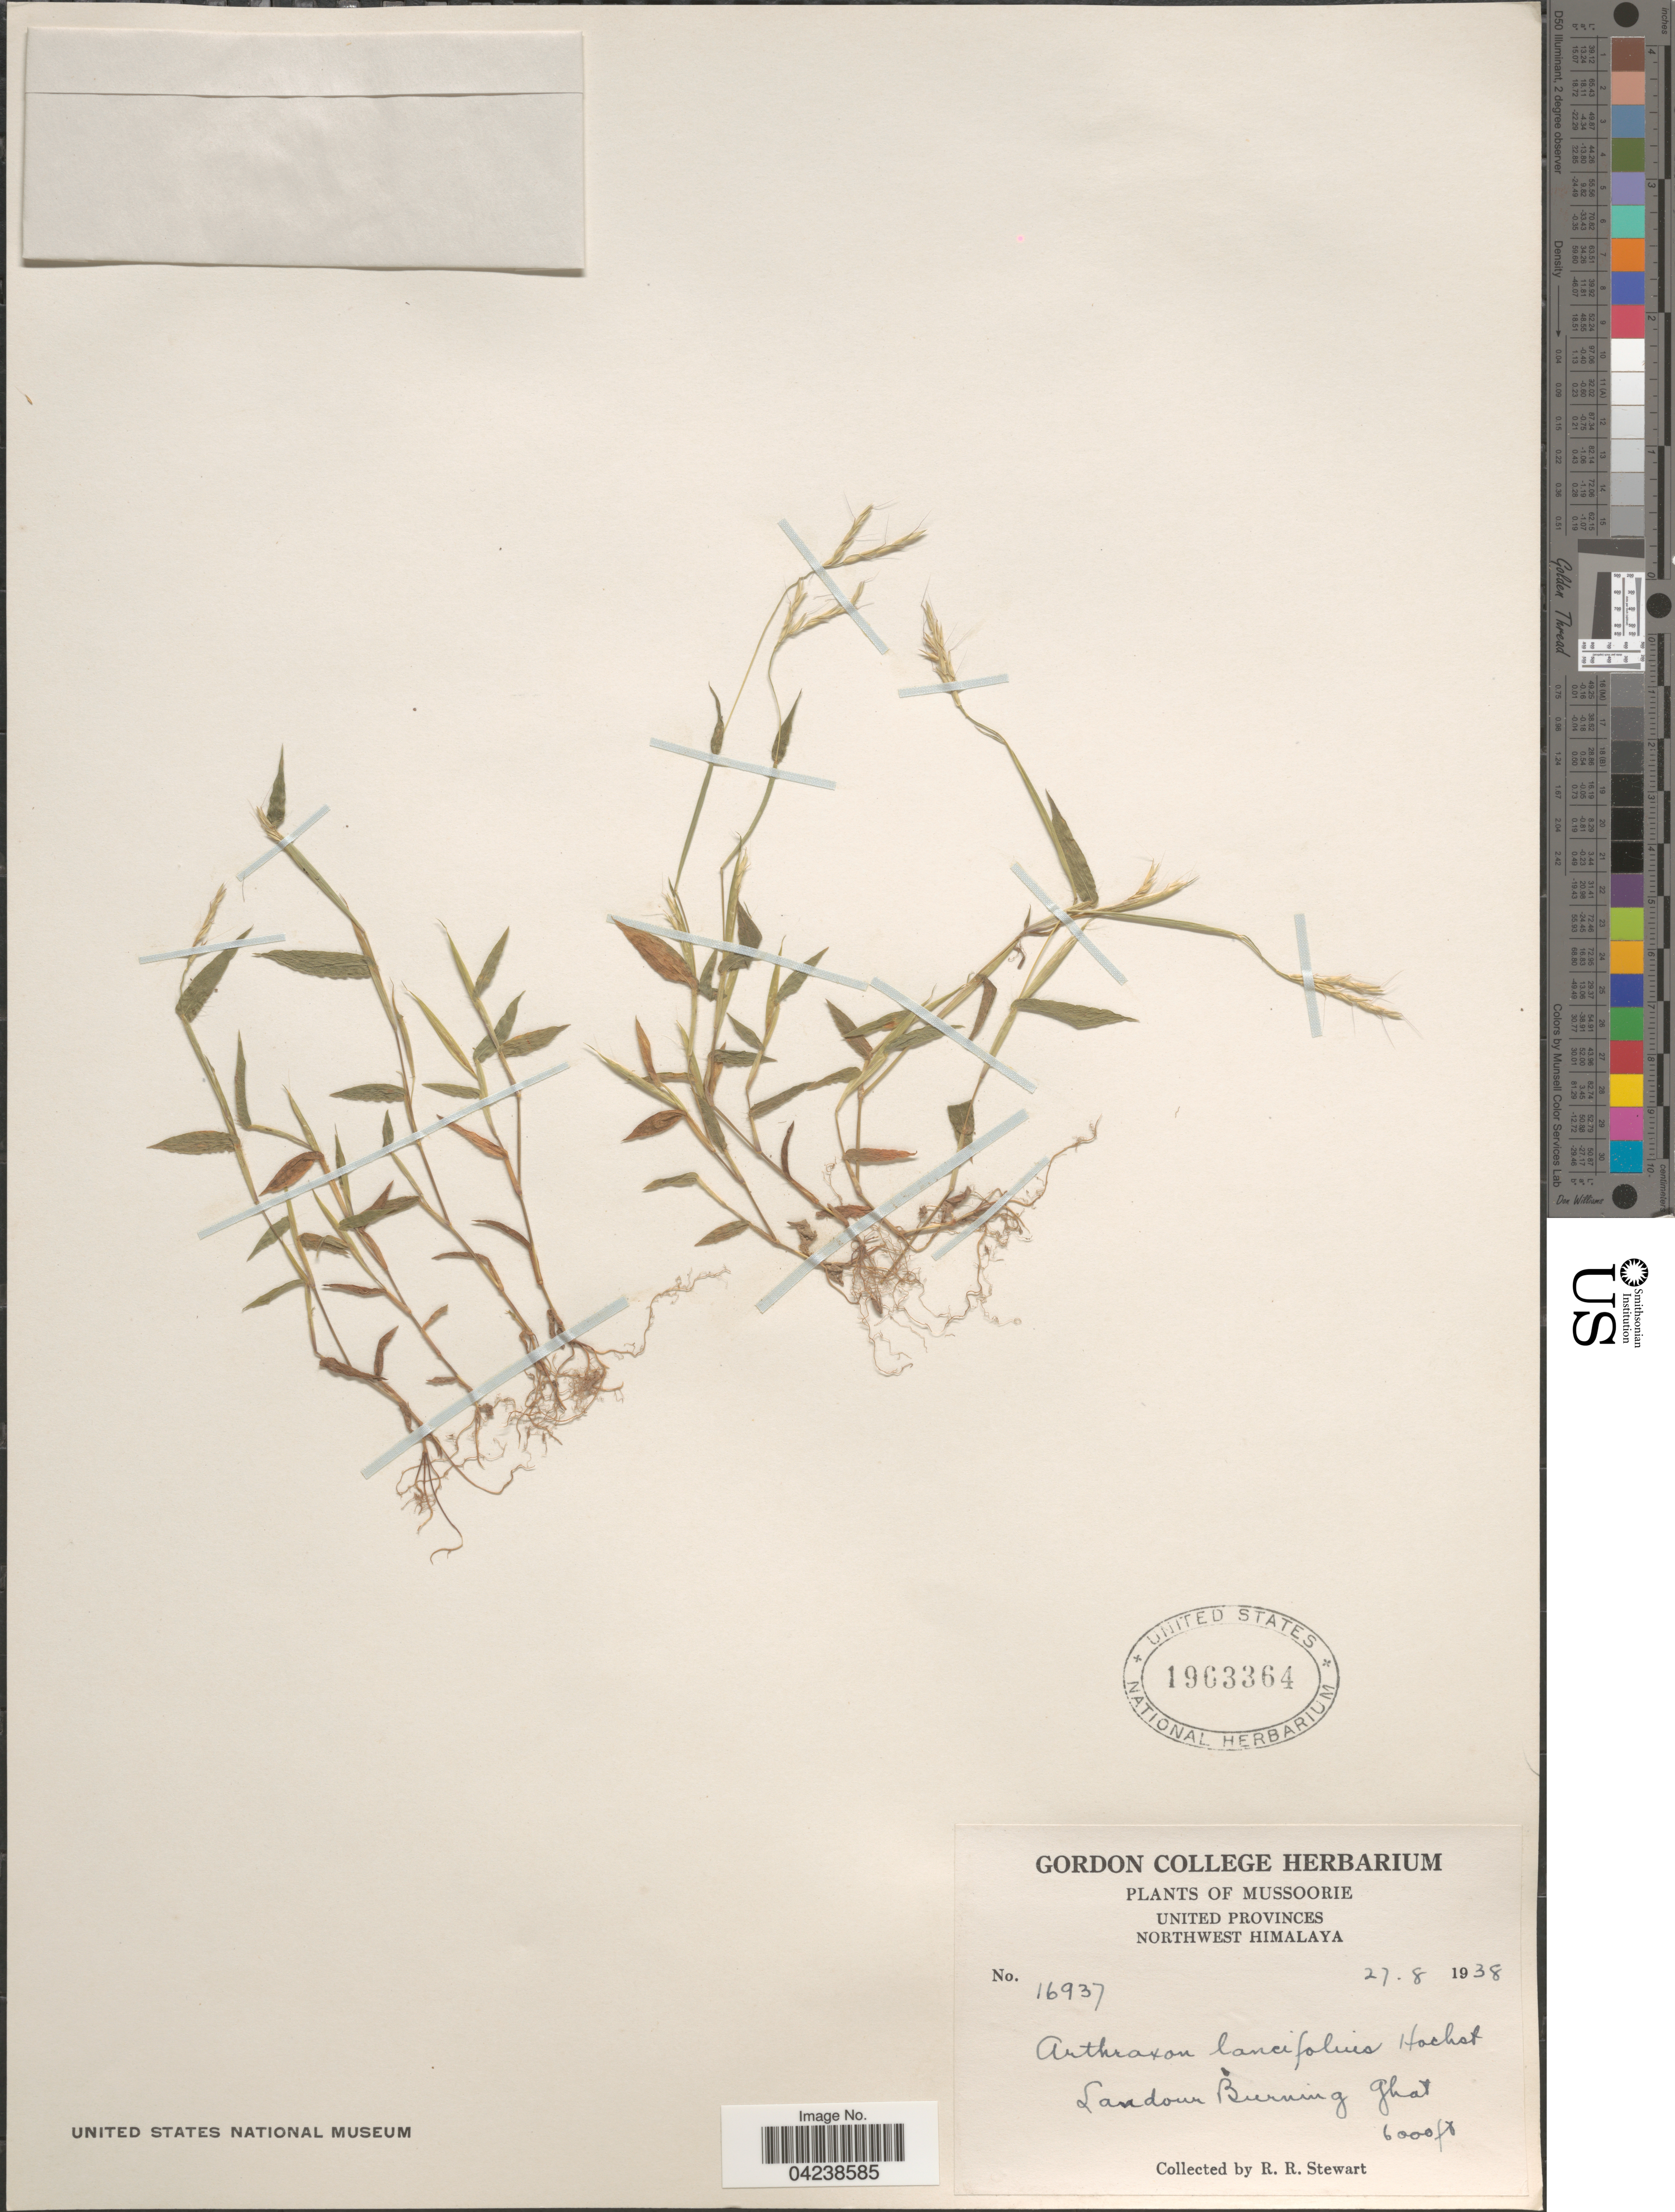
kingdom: Plantae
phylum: Tracheophyta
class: Liliopsida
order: Poales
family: Poaceae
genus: Arthraxon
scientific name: Arthraxon lancifolius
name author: (Trin.) Hochst.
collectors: R. Stewart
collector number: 16937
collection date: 1938-08-27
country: India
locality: Mussoorie. United Provinces. Northwest Himalaya. Landour Burning Ghat.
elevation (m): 1829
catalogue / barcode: US 1963364